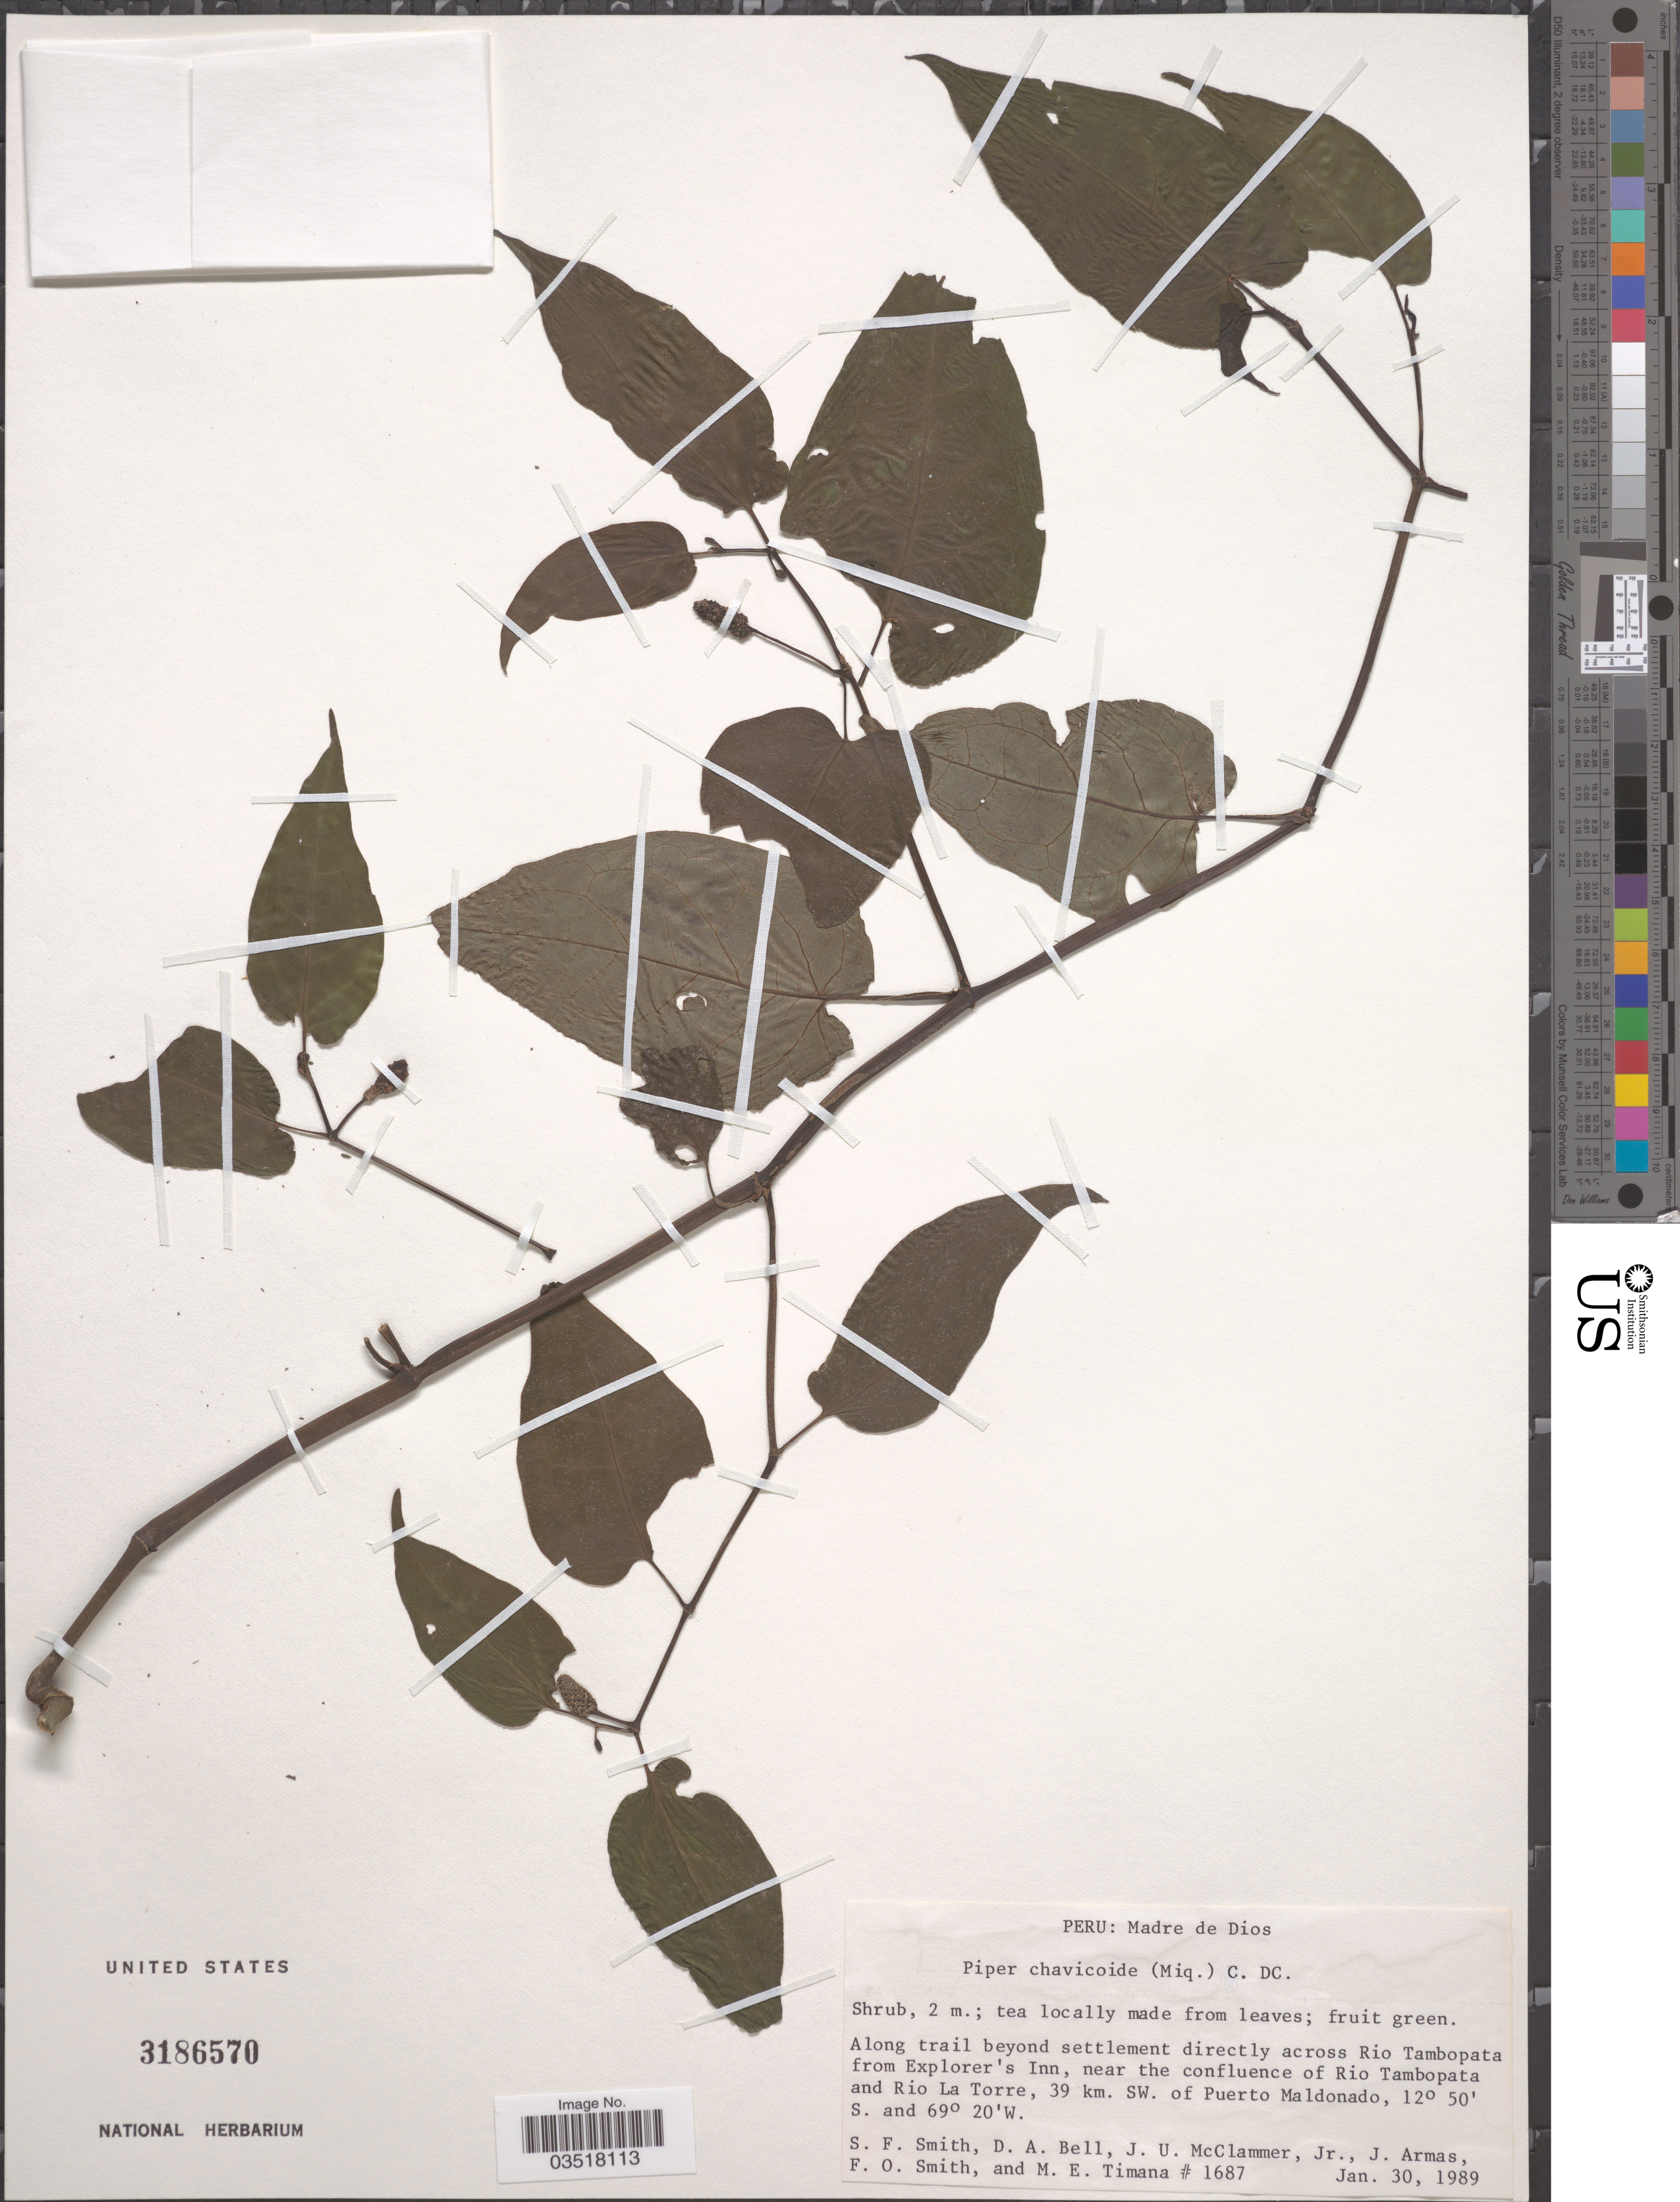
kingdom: Plantae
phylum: Tracheophyta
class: Magnoliopsida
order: Piperales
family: Piperaceae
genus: Piper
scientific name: Piper chavicoide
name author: (Miq.) C. DC.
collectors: S.F. Smith, D. A. Bell, J. McClammer Jr. & J. Armas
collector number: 1687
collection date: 1989-01-30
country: Peru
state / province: Madre de Dios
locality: Along trail beyond settlement directly across Rio Tambopata from Explorer's Inn, near the confluence of Rio Tambopata and Rio La Torre, 39 km. SW. of Puerto Maldonado.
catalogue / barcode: US 3186570